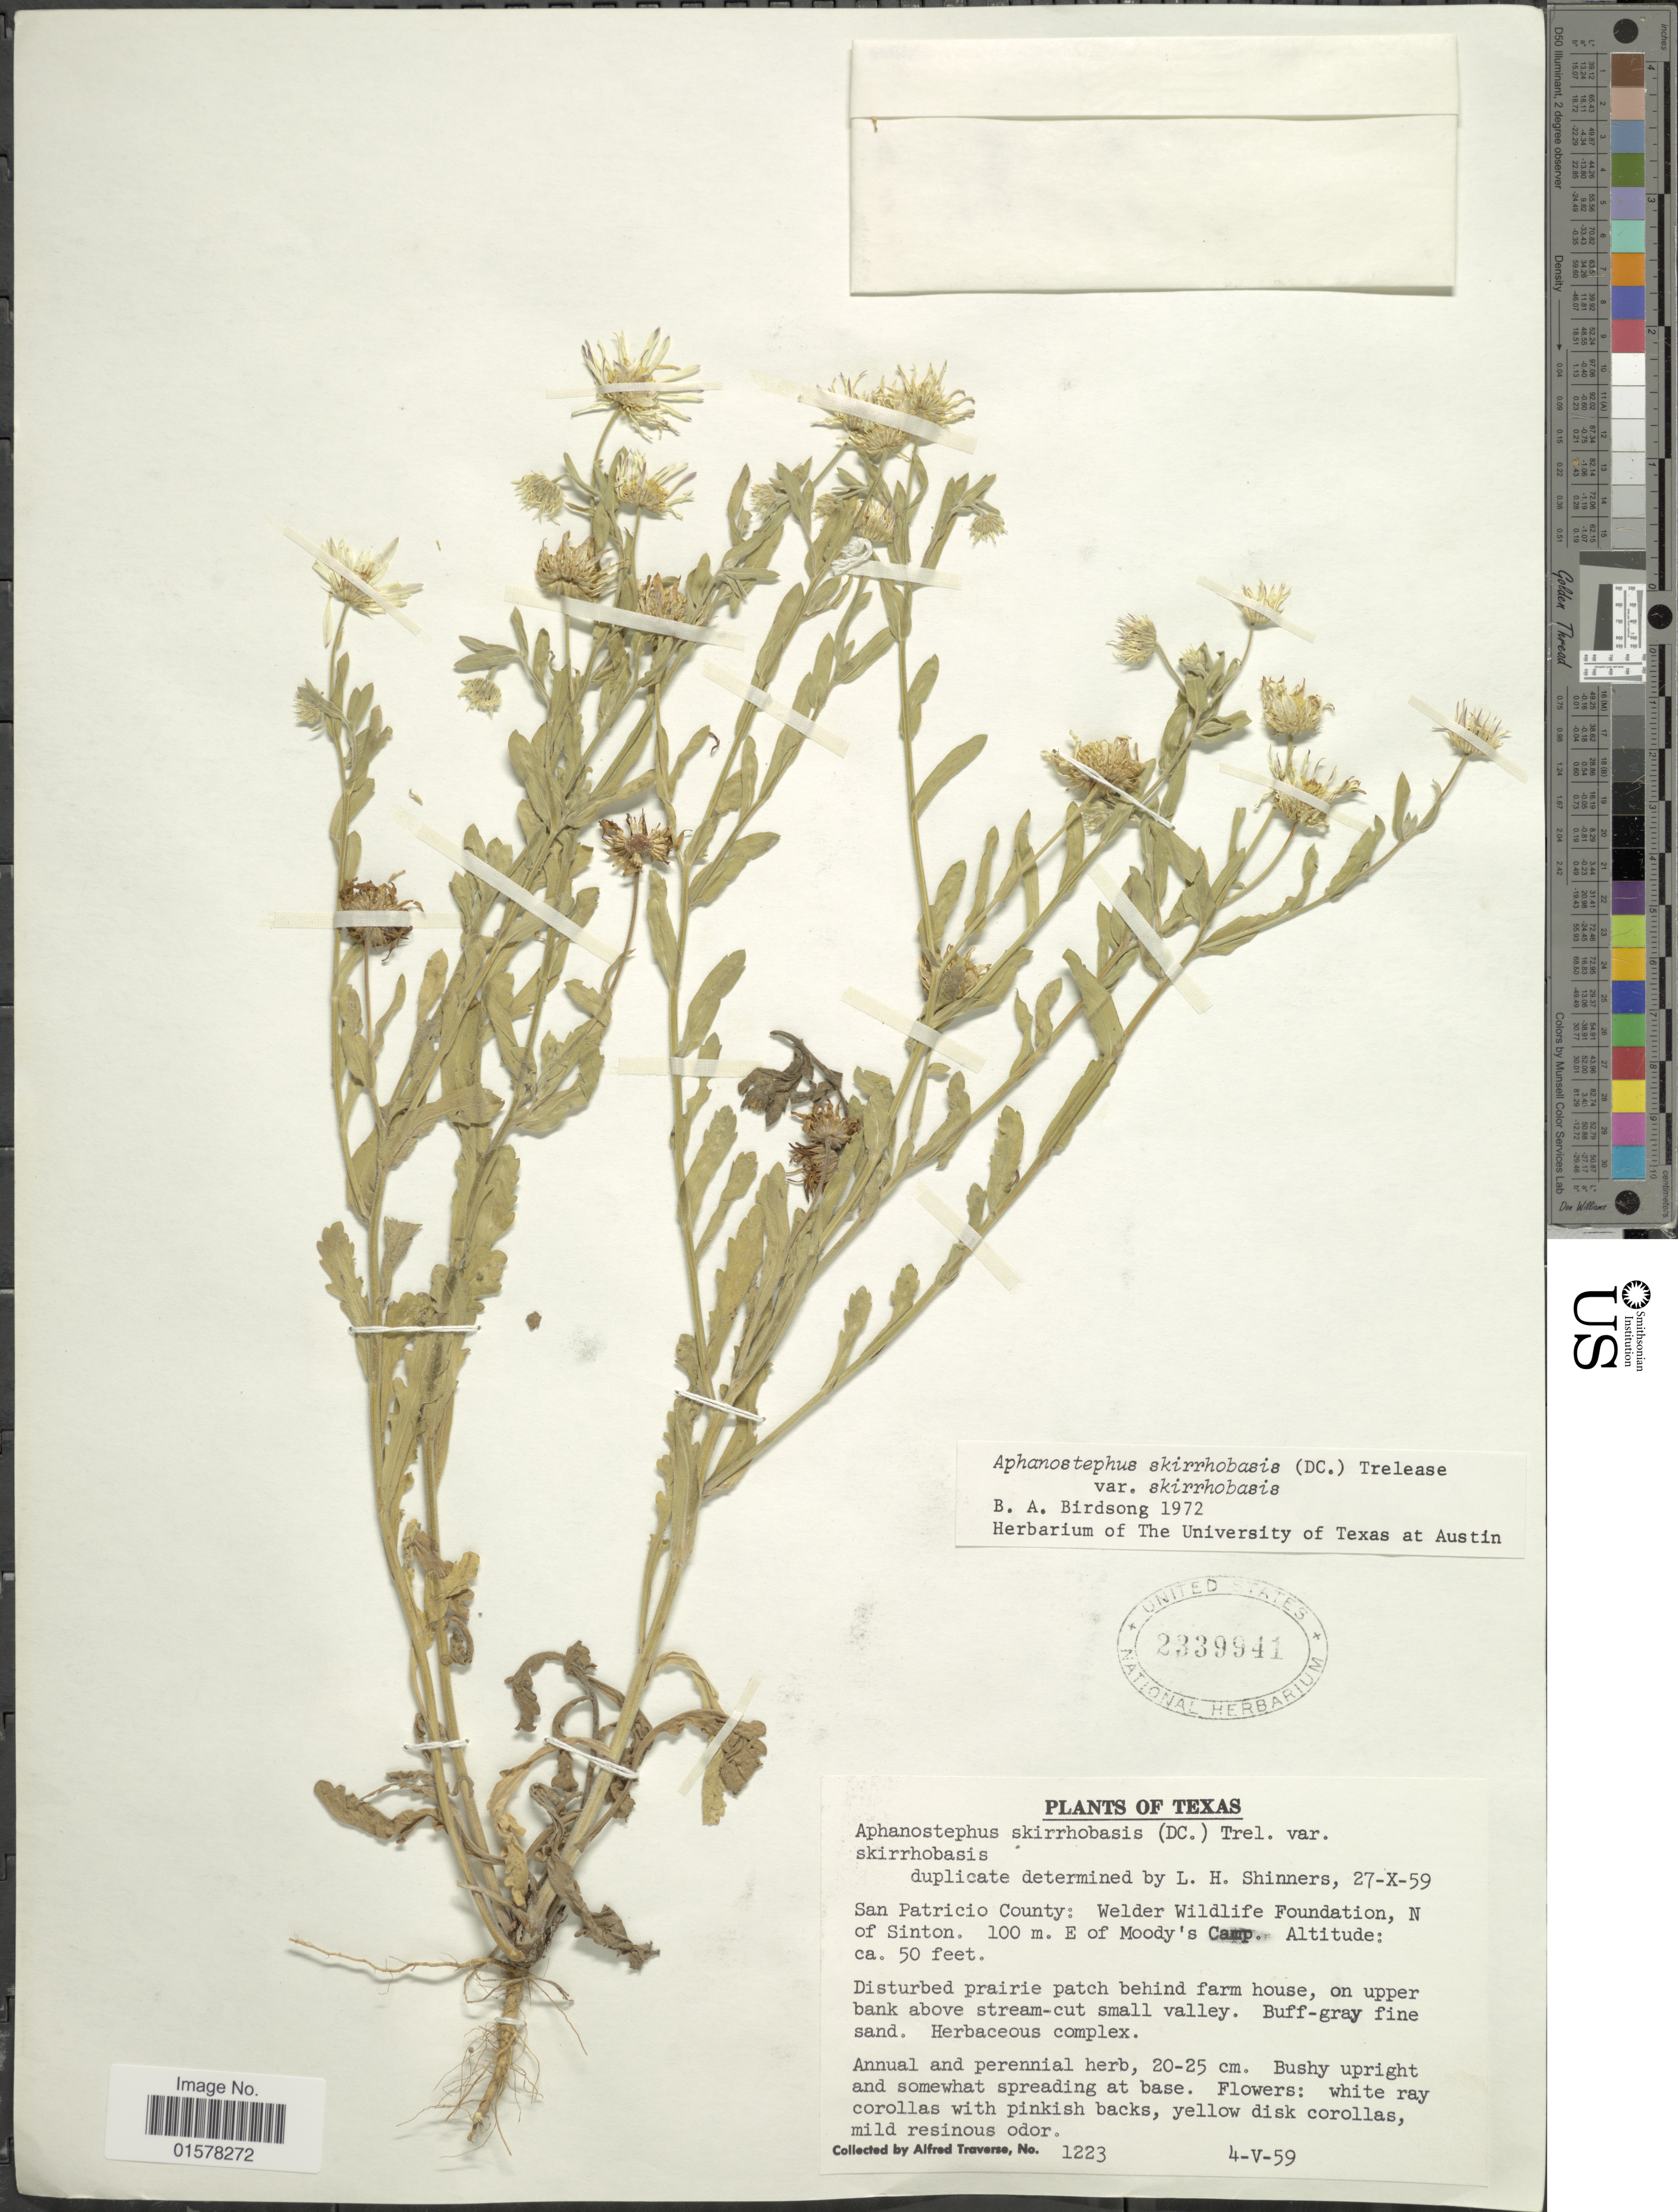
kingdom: Plantae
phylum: Tracheophyta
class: Magnoliopsida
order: Asterales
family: Asteraceae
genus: Aphanostephus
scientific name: Aphanostephus skirrhobasis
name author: (DC.) Trel. ex Coville & Branner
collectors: A. Traverse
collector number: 1223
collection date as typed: Transcribed d/m/y: 4/5/59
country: United States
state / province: Texas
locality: San Patricio County: Welder Wildlife Foundation, N of Sinton. 100 m. E of Moody's Camp. Texas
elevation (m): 15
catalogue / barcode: US 2339941